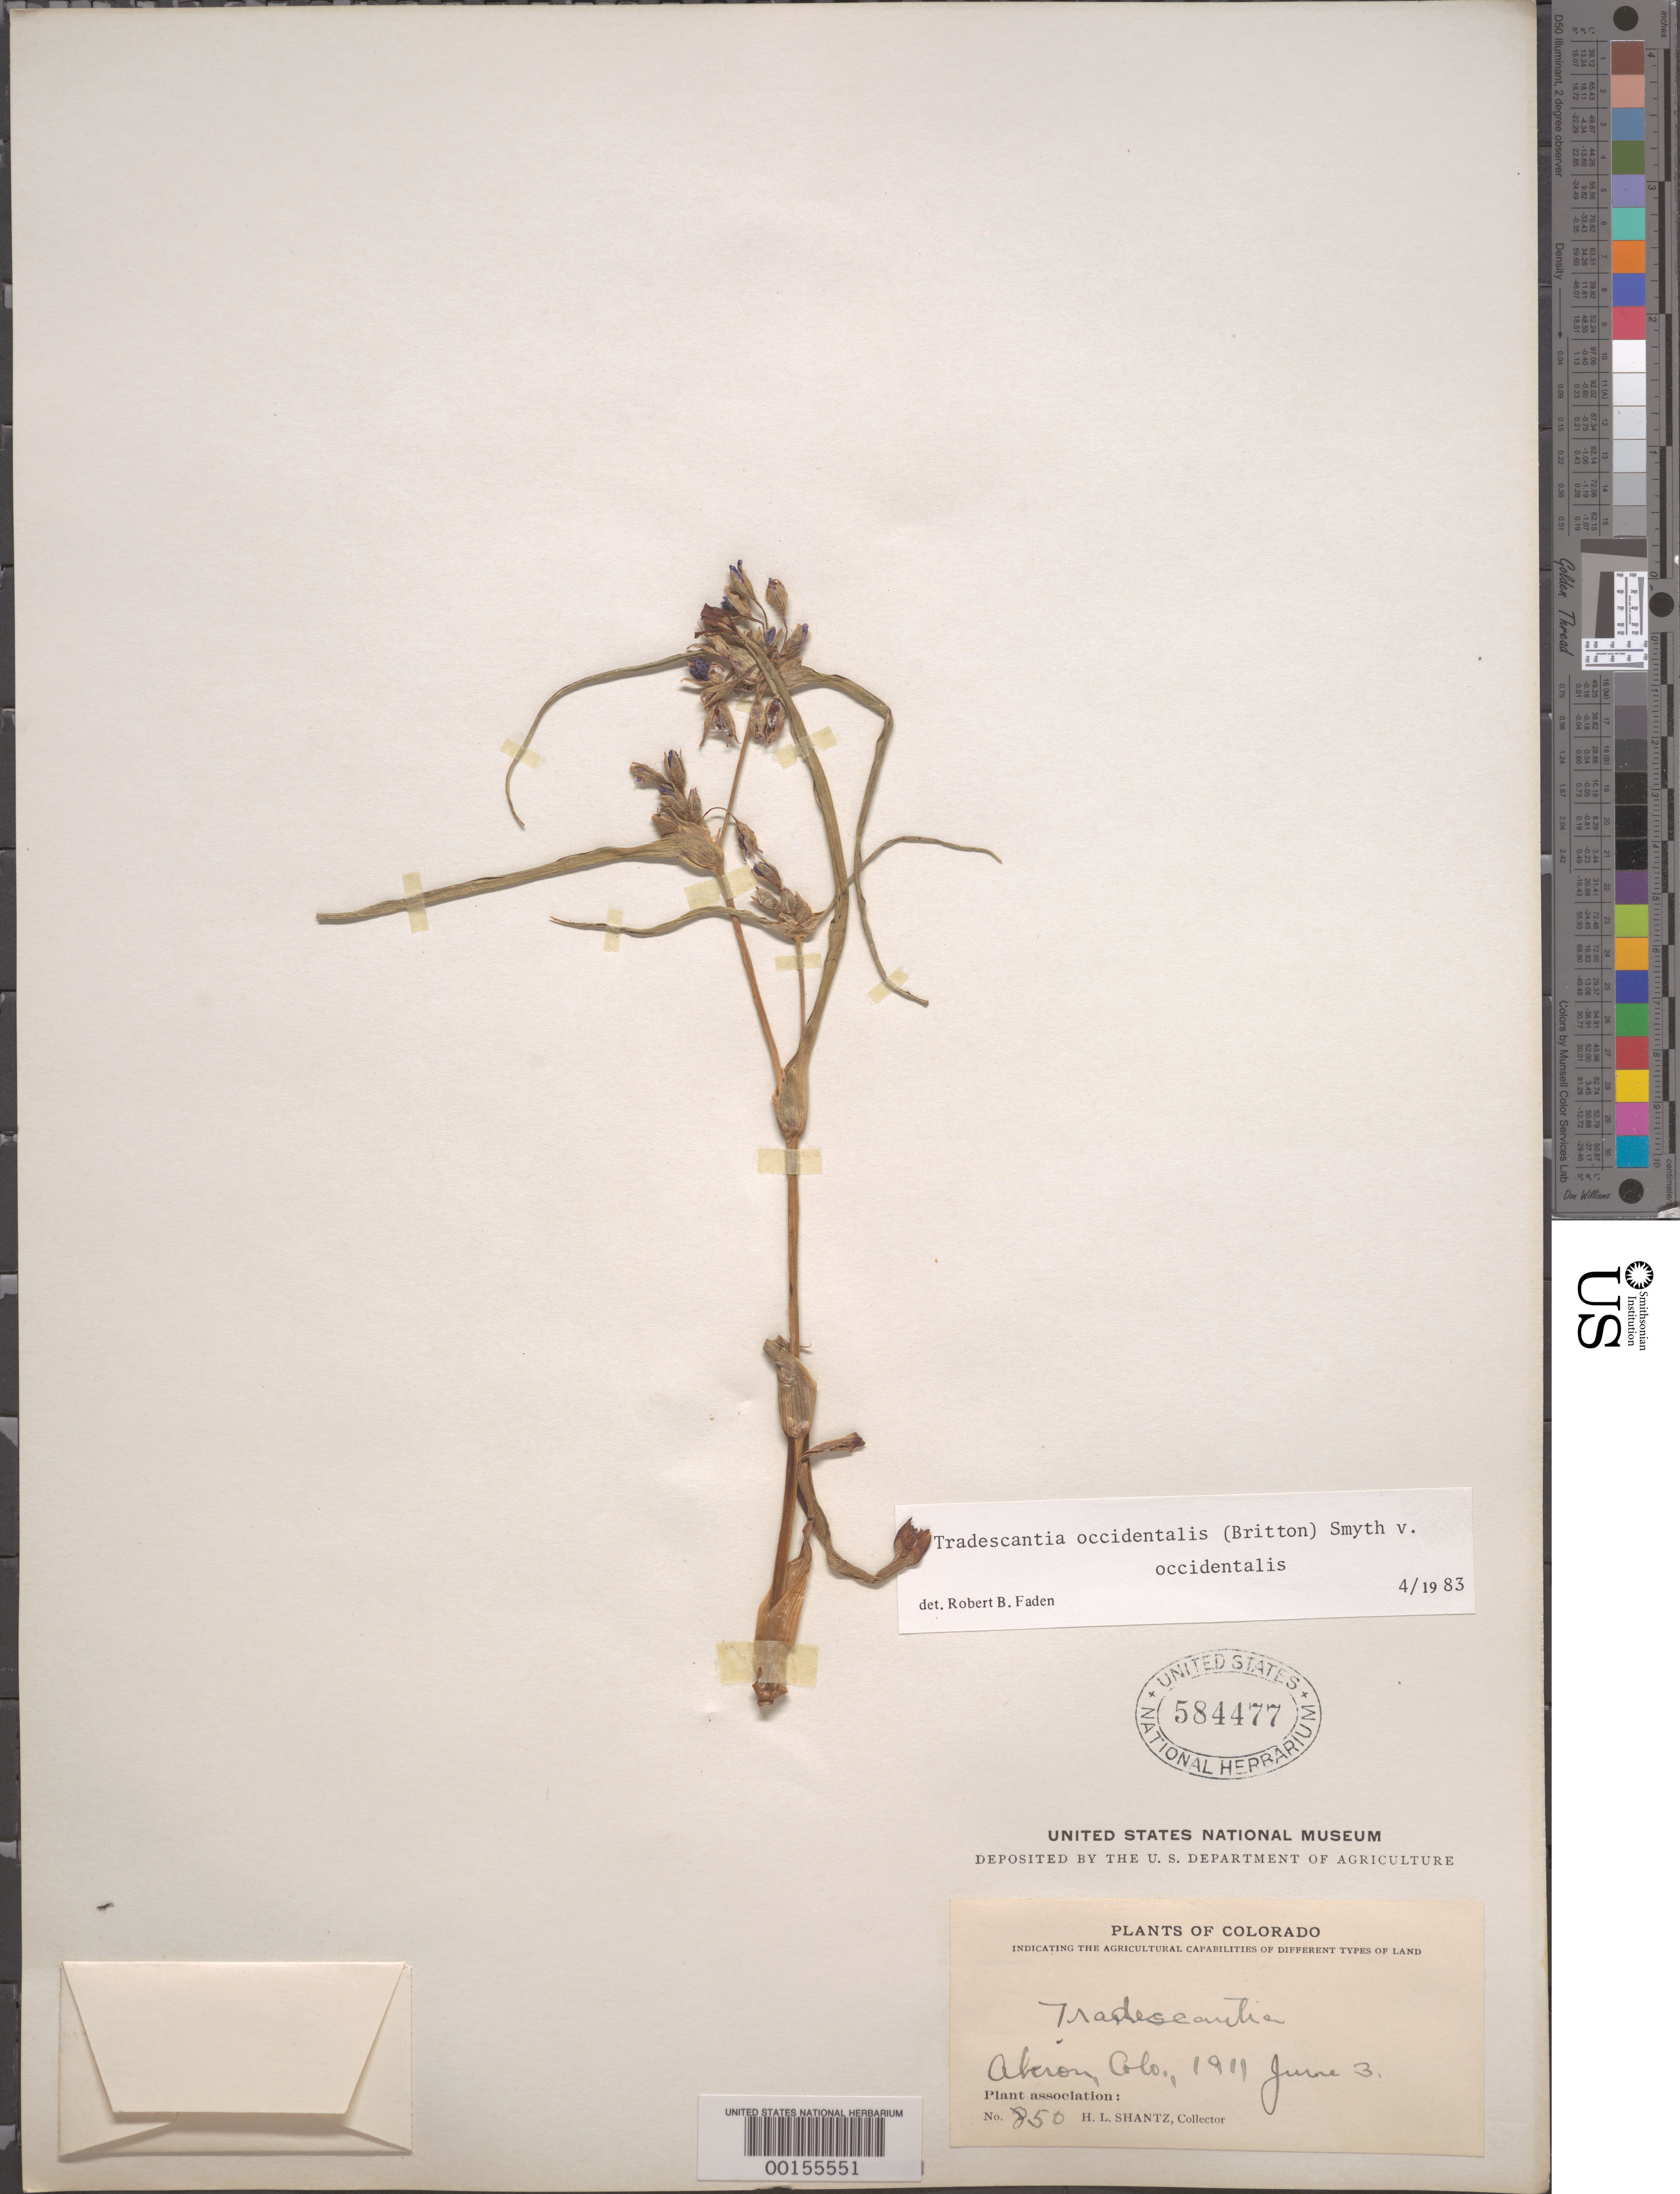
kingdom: Plantae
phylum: Tracheophyta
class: Liliopsida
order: Commelinales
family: Commelinaceae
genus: Tradescantia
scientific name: Tradescantia occidentalis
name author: (Britton) Smyth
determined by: Faden, Robert B., (US), Smithsonian Institution - National Museum of Natural History (UNITED STATES)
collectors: H. Shantz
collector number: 850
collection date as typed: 03 Jun 1911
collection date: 1911-06-03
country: United States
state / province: Colorado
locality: Aberon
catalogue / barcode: US 584477